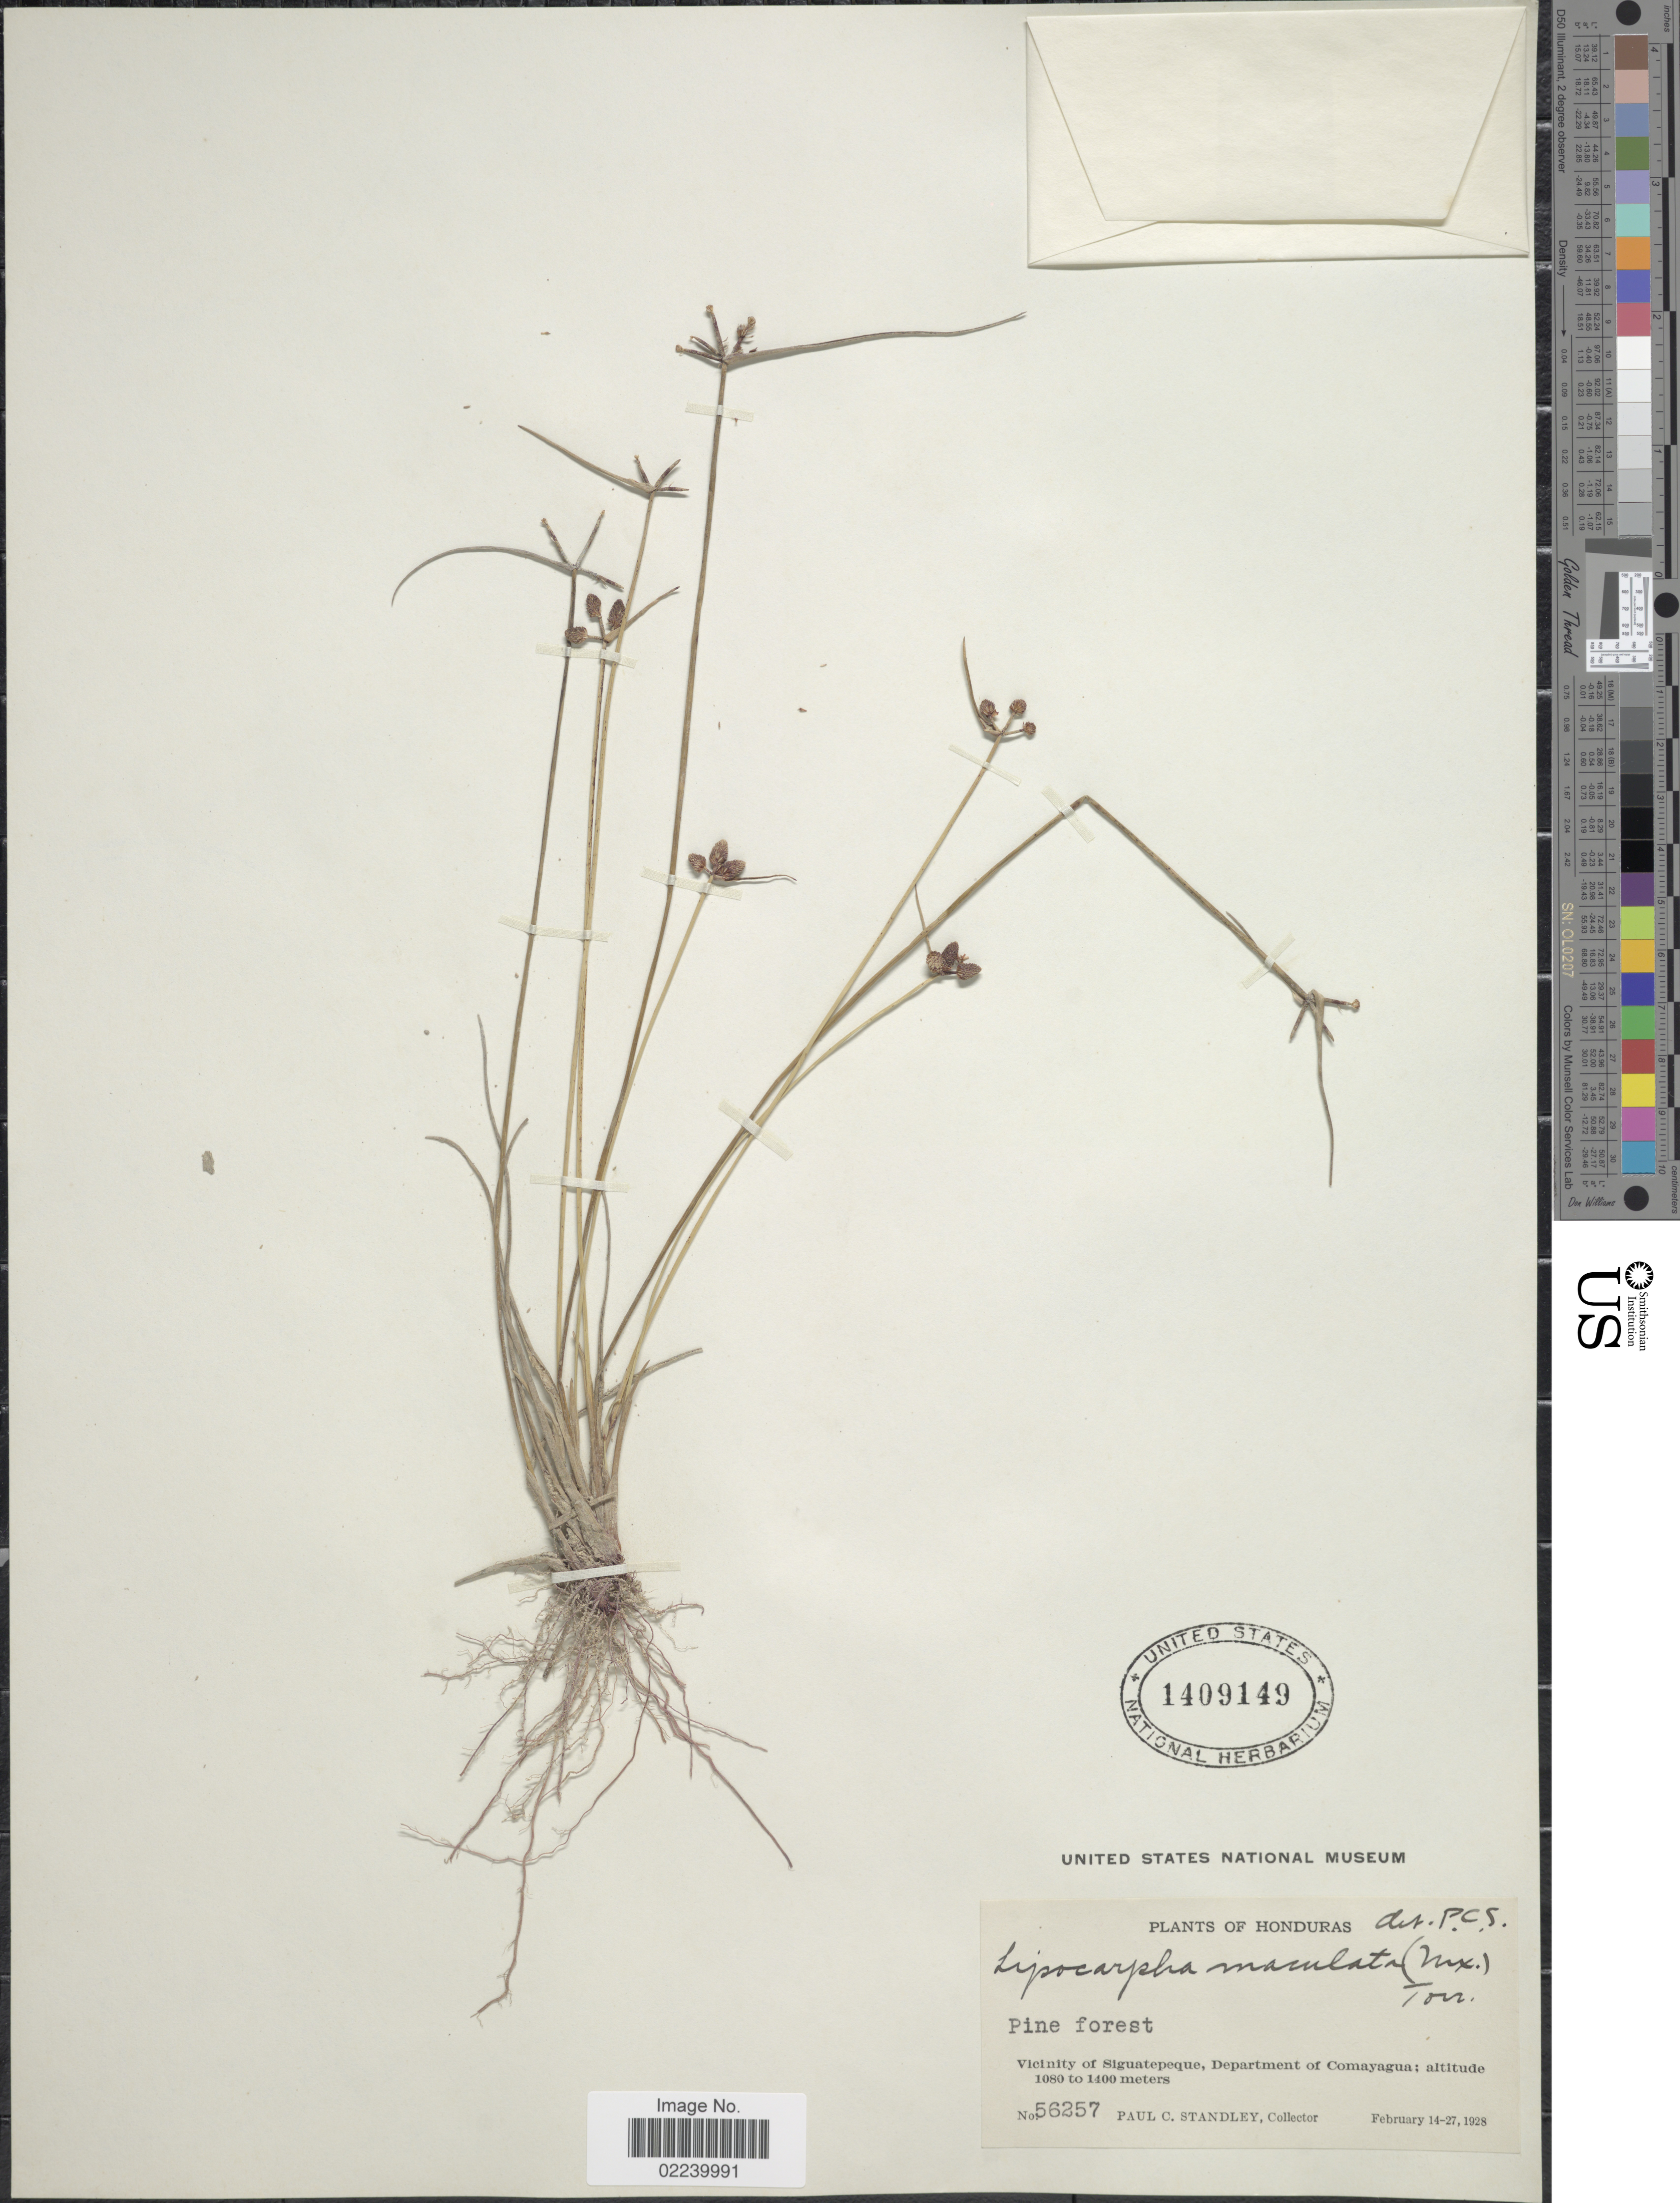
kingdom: Plantae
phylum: Tracheophyta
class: Liliopsida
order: Poales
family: Cyperaceae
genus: Cyperus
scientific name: Cyperus lipomexicanus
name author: Goetgh.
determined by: Strong, M. T., (US), Smithsonian Institution - National Museum of Natural History (UNITED STATES)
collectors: P. C. Standley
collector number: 56257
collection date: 1928-02-14/1928-02-27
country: Honduras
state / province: Comayagua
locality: Pine forest, vicinity of Siguatepeque, department of Comayagua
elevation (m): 1080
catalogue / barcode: US 1409149